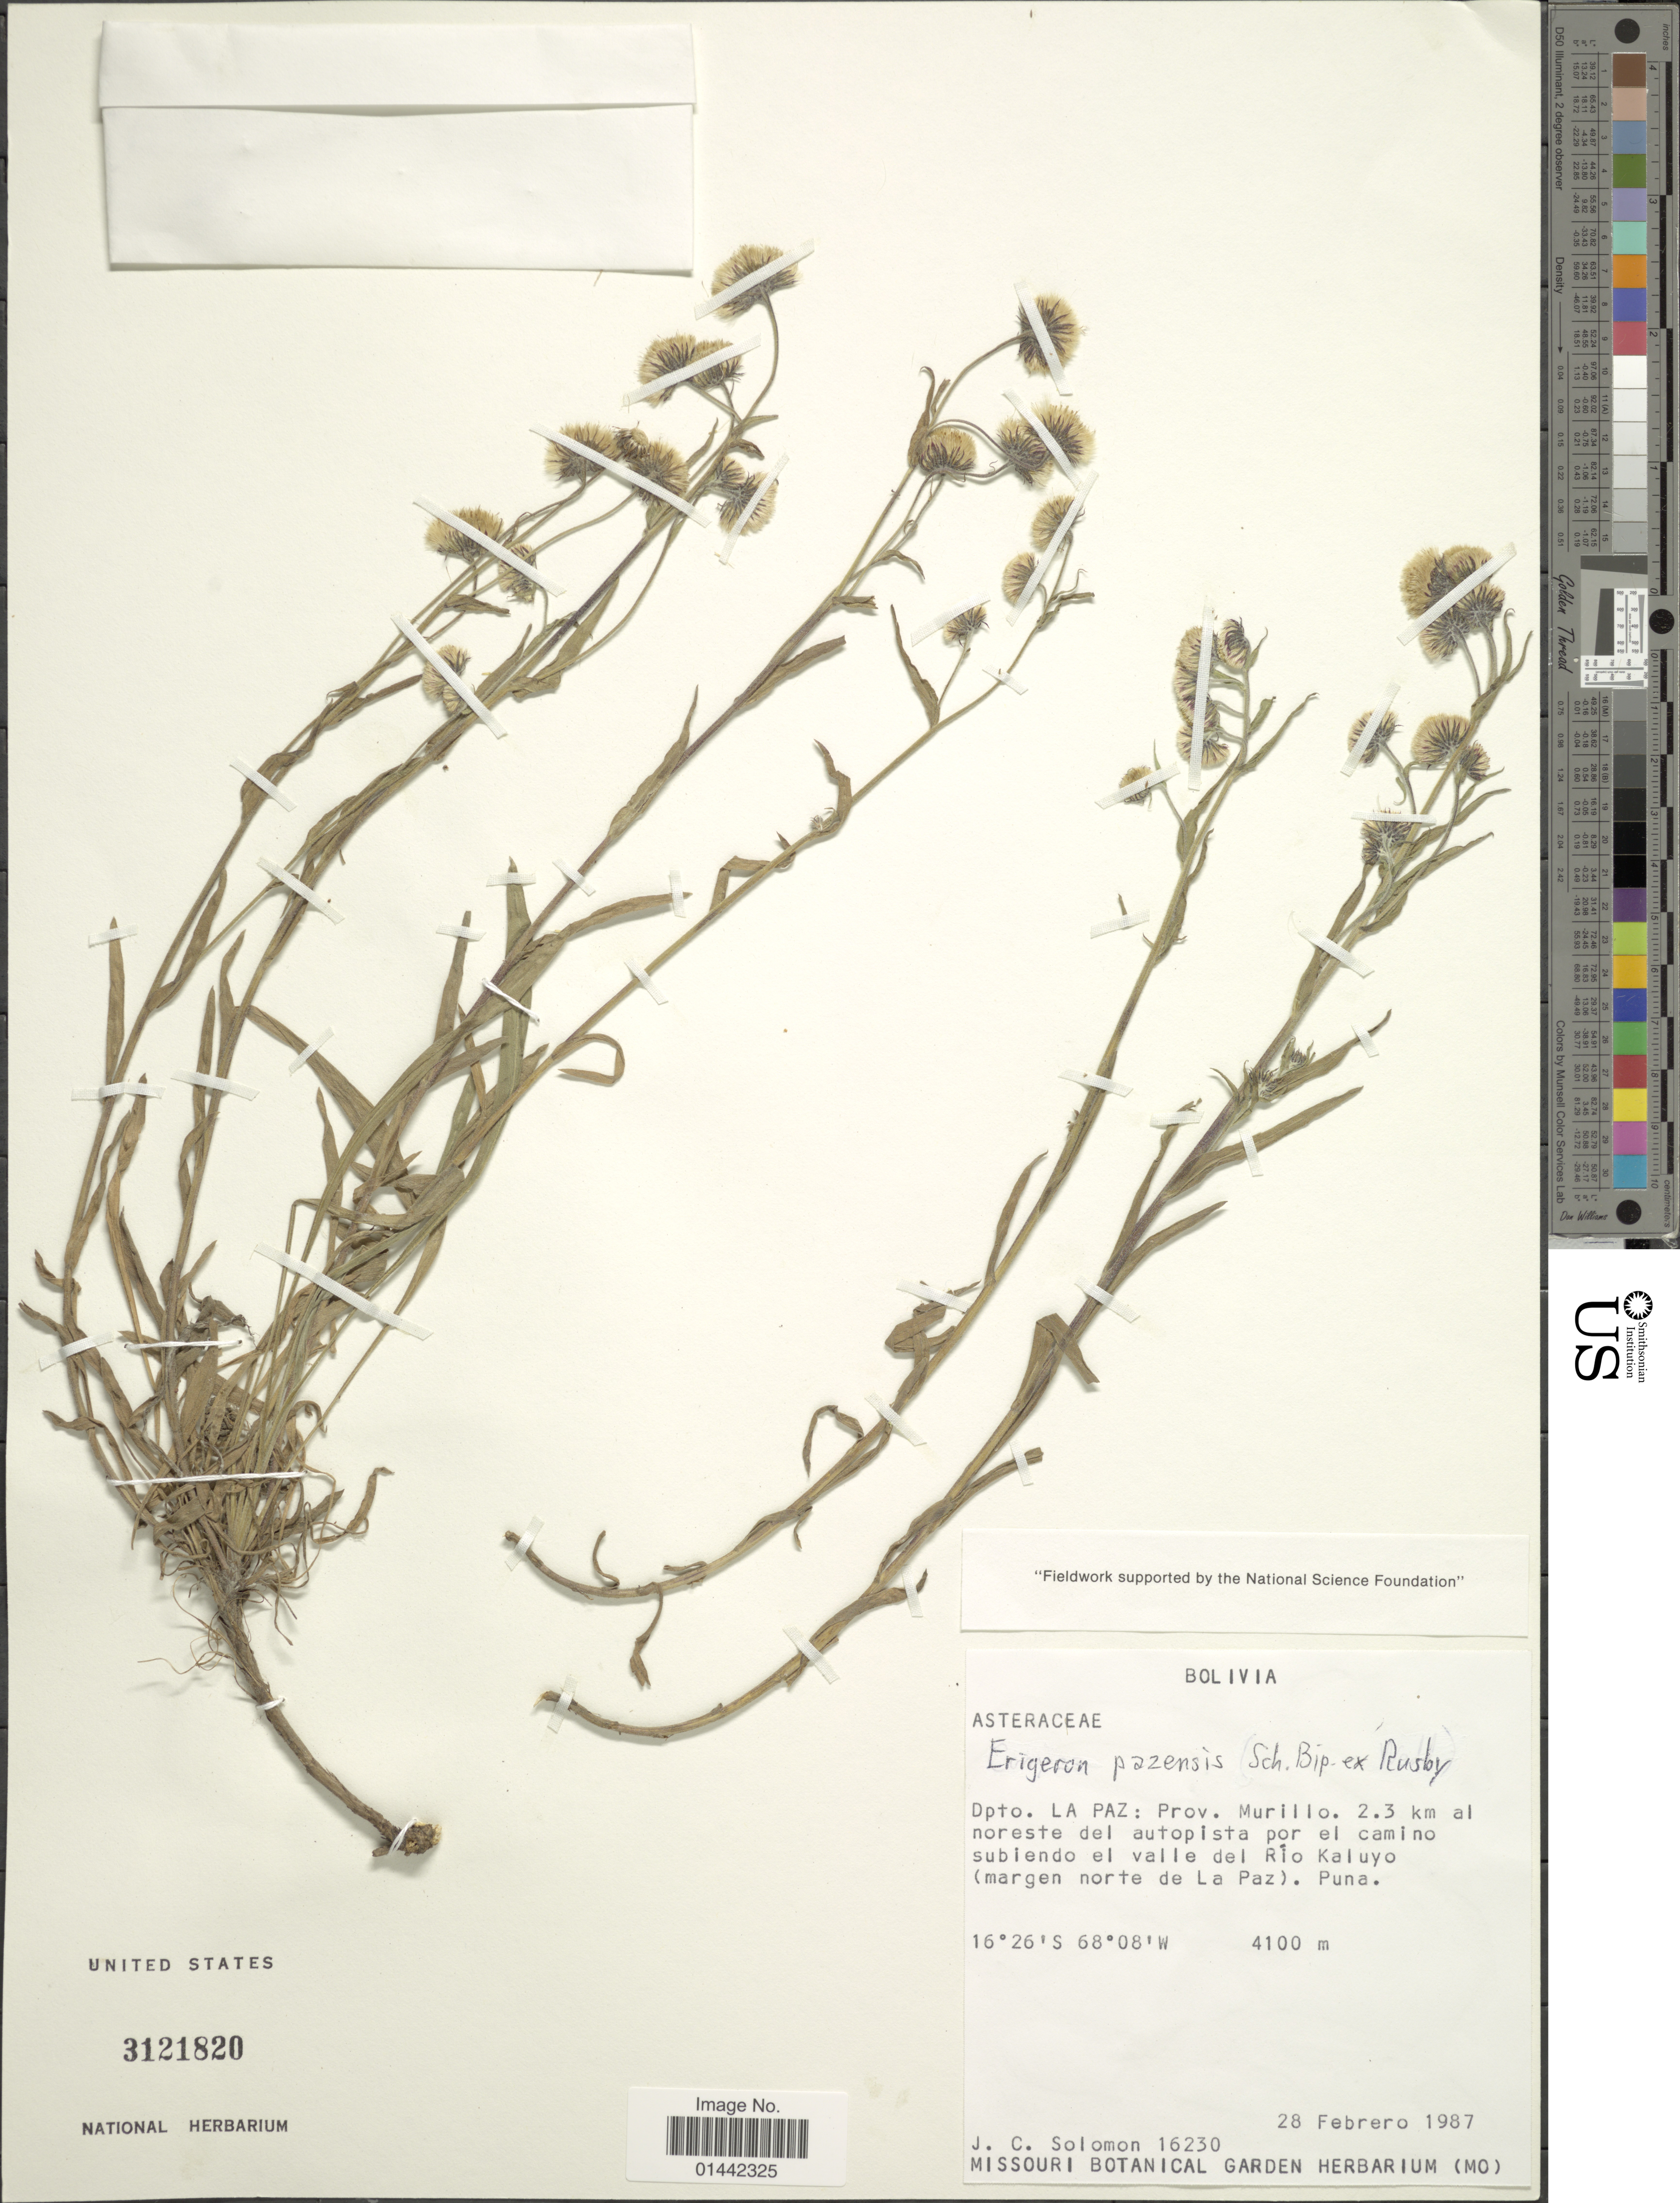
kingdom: Plantae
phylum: Tracheophyta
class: Magnoliopsida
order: Asterales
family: Asteraceae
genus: Erigeron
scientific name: Erigeron pazensis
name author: Sch. Bip. ex Rusby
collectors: J. C. Solomon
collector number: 16230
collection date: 1987-02-28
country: Bolivia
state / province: La Paz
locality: Prov. Murillo, 2.3 km al noreste del autopista por el camino subiendo el valle de l Rí oKaluyo (margen norte de La Paz), Puna.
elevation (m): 4100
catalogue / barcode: US 3121820